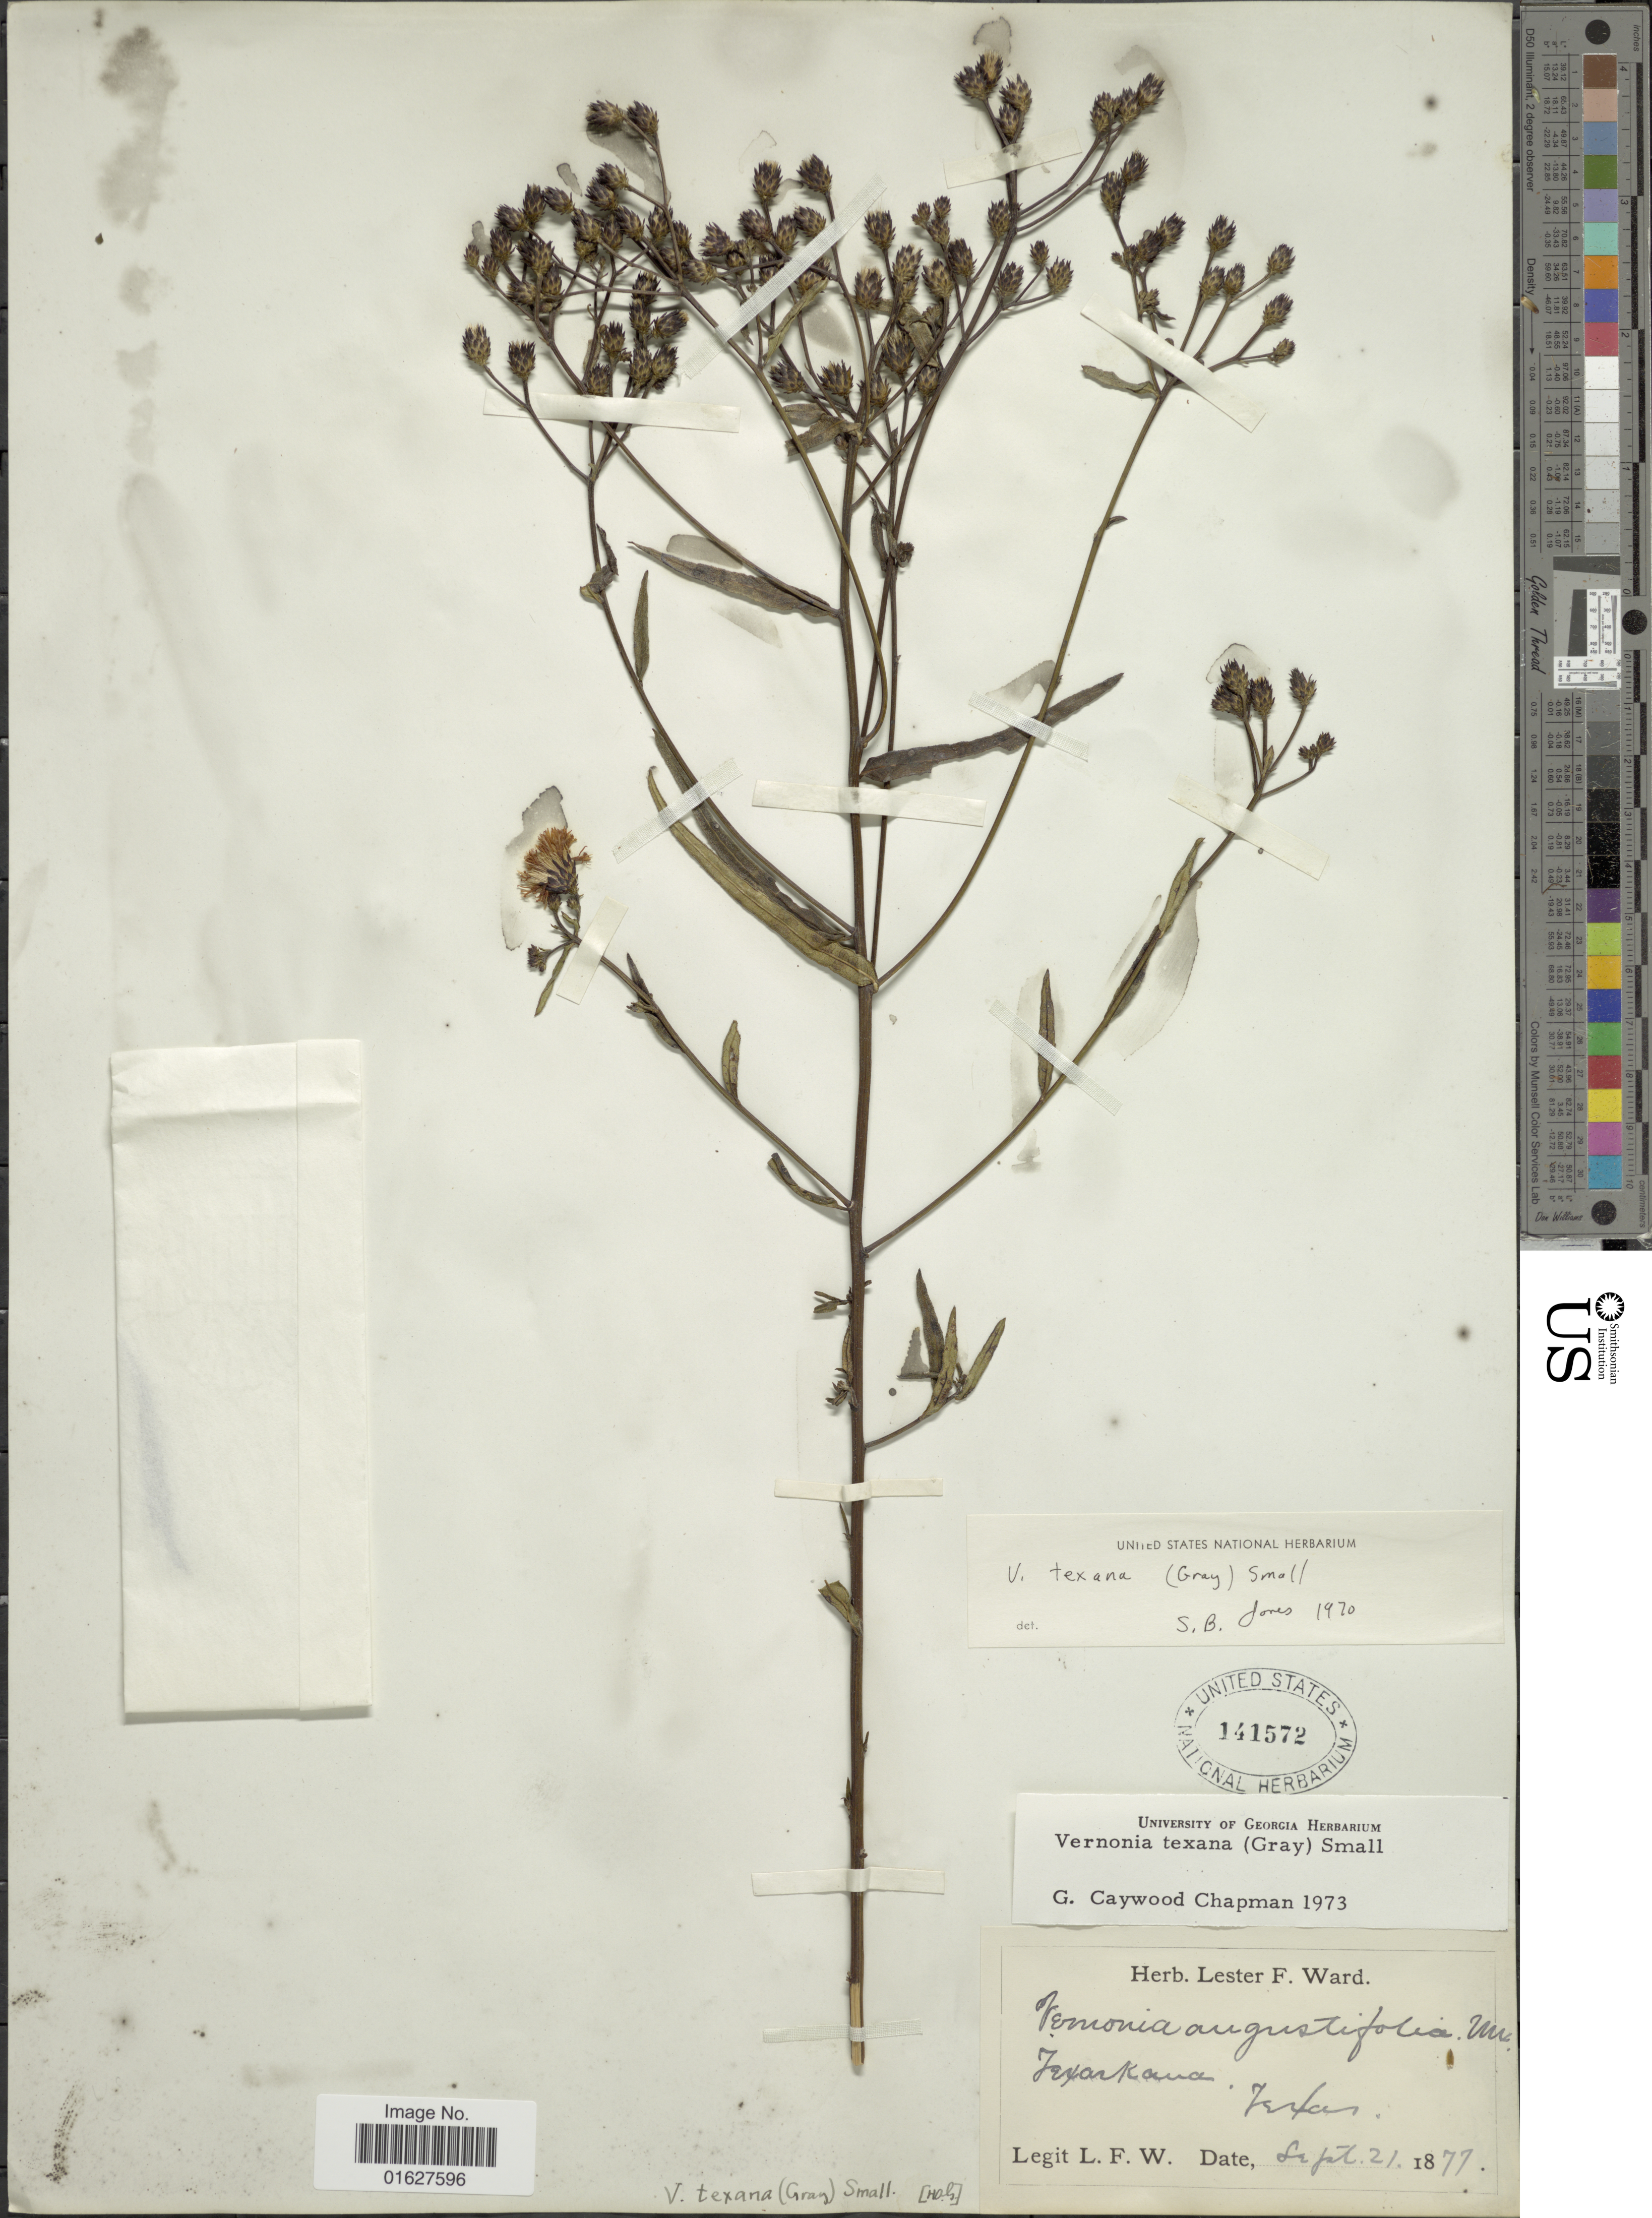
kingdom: Plantae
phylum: Tracheophyta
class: Magnoliopsida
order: Asterales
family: Asteraceae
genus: Vernonia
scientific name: Vernonia texana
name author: (A. Gray) Small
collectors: L. F. Ward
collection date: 1877-09-21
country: United States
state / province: Texas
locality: Texarkana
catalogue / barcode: US 141572